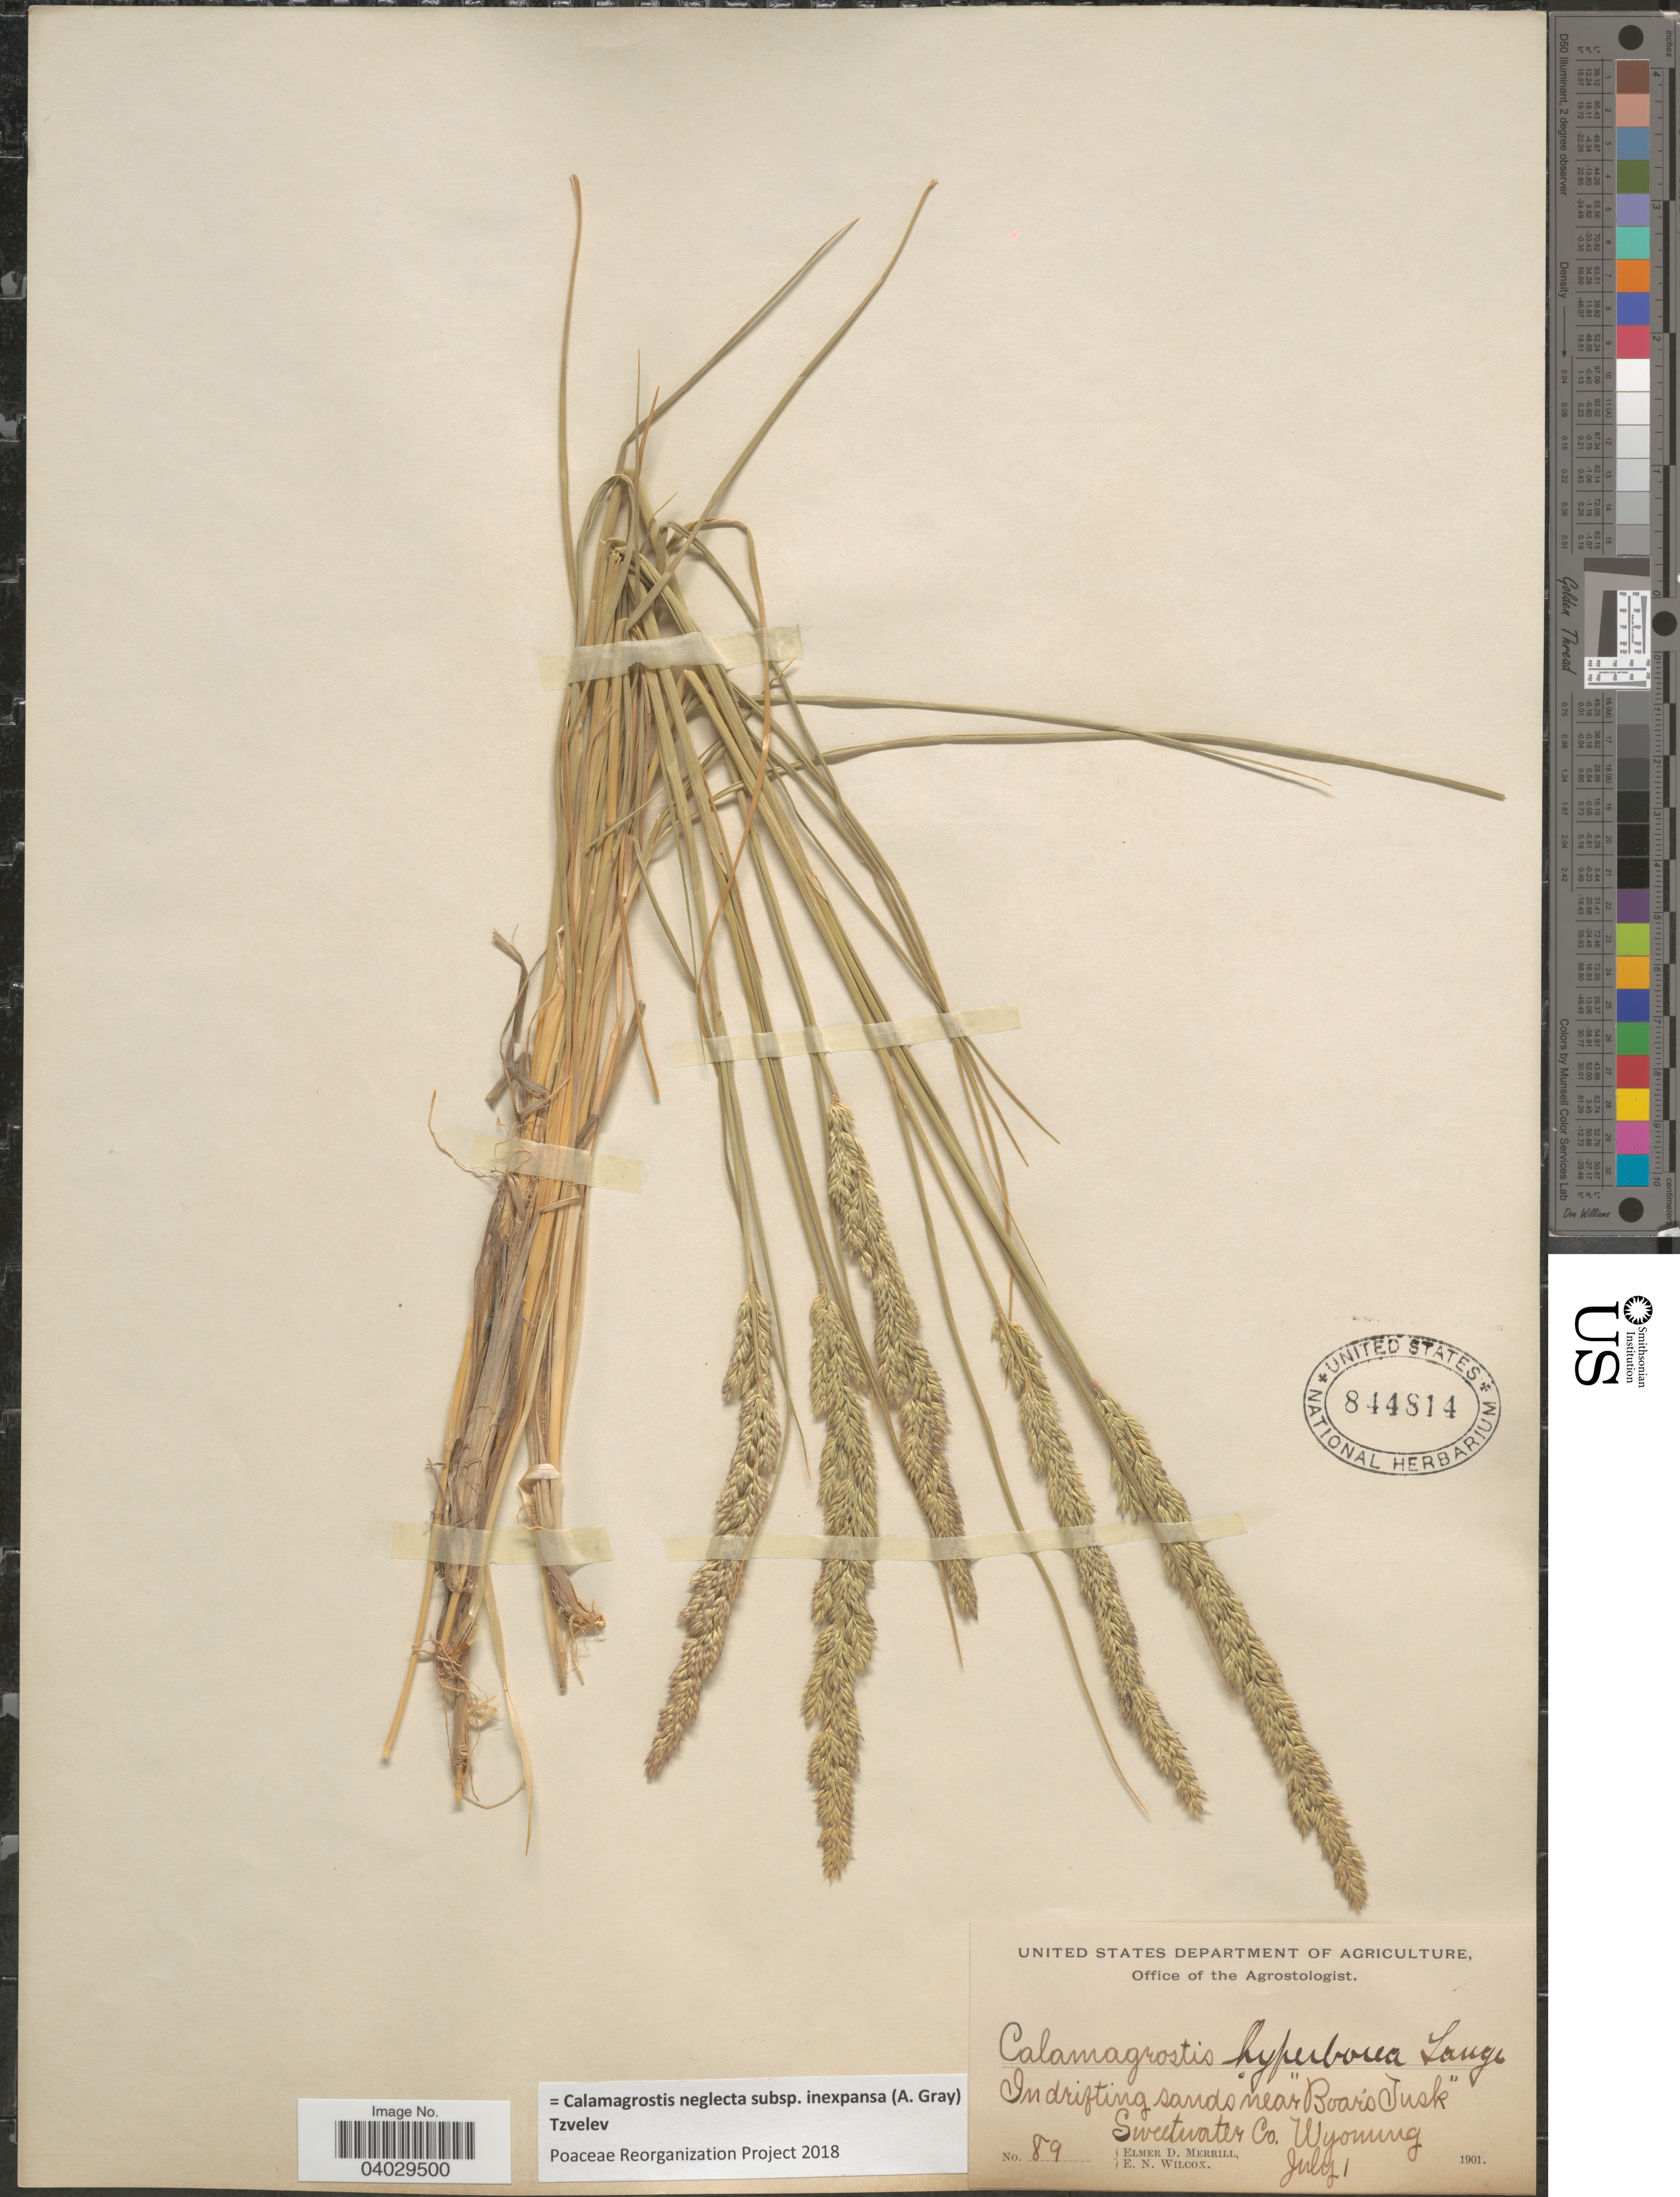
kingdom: Plantae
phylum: Tracheophyta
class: Liliopsida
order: Poales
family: Poaceae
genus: Calamagrostis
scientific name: Calamagrostis neglecta subsp. inexpansa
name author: (A. Gray) Tzvelev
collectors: E. D. Merrill & E. Wilcox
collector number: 89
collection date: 1901-07-01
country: United States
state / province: Wyoming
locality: In drifting sands near "Boar's Tusk", Sweetwater Co.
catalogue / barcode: US 844814